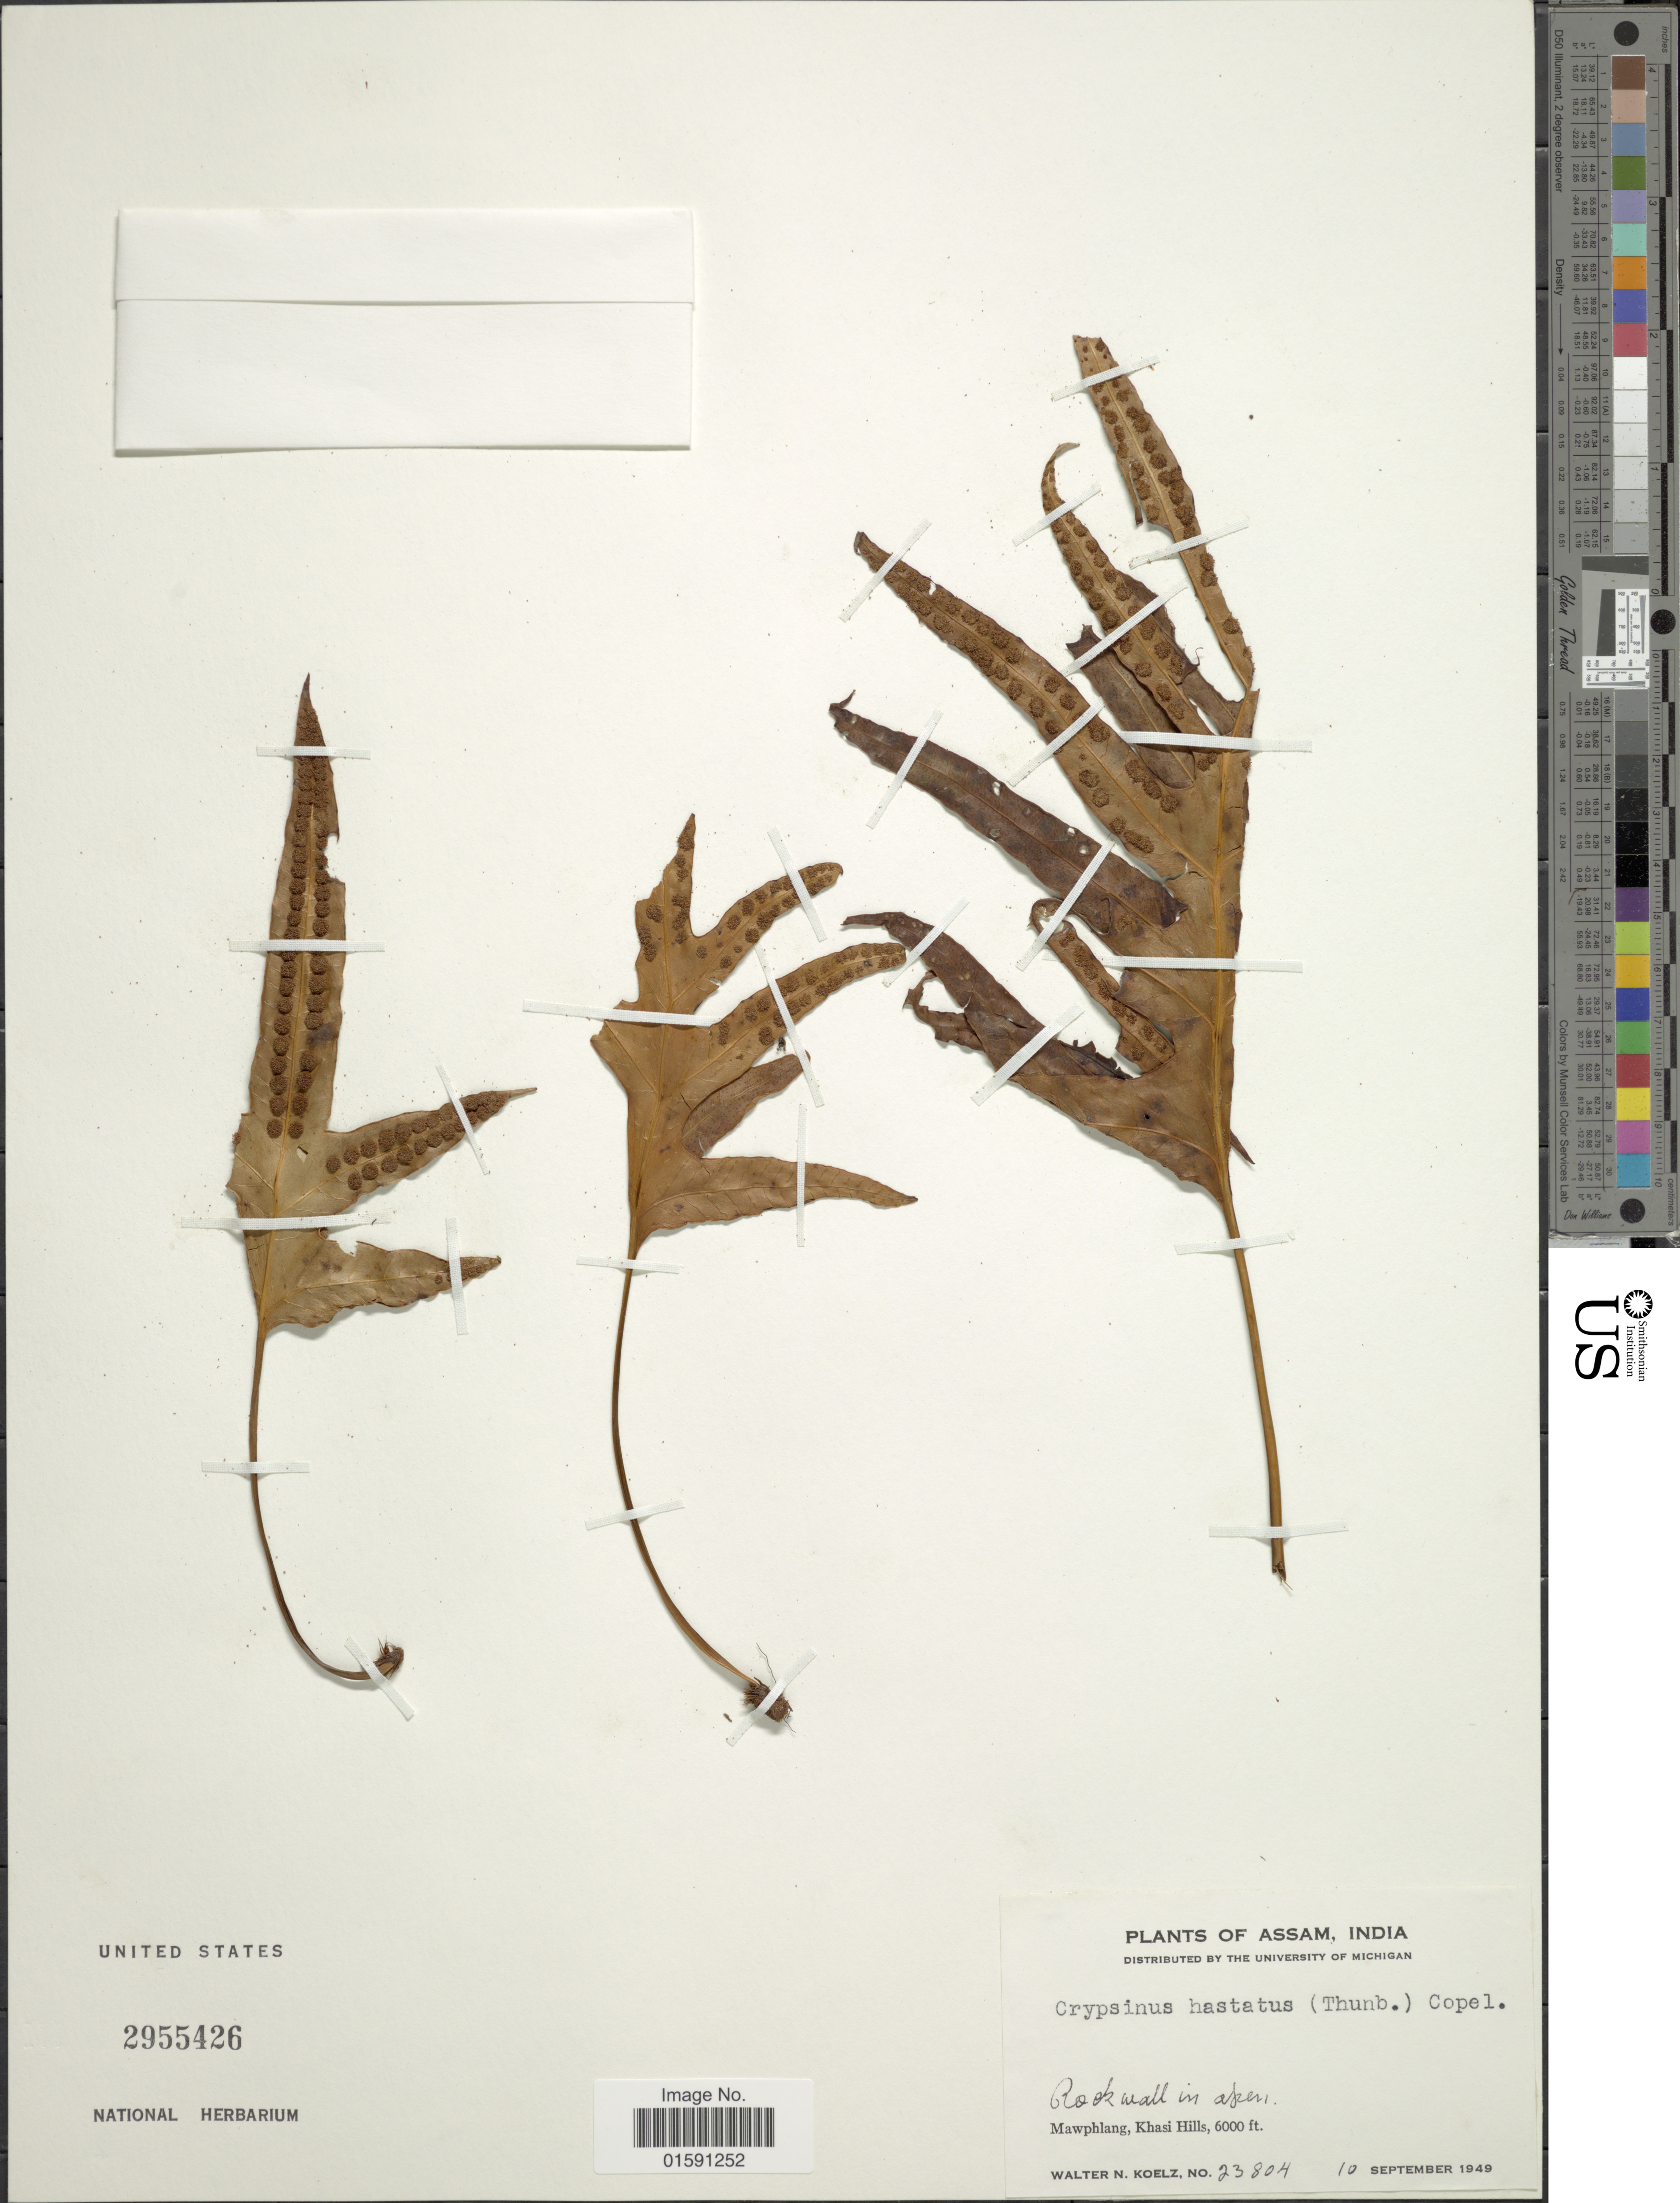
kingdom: Plantae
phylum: Tracheophyta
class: Polypodiopsida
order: Polypodiales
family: Polypodiaceae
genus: Selliguea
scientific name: Selliguea hastata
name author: (Thunb.) Fraser-Jenk.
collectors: W. N. Koelz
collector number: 23804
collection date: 1949-09-10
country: India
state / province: Meghalaya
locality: Mawphlang, Khasi Hills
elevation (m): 1829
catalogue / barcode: US 2955426